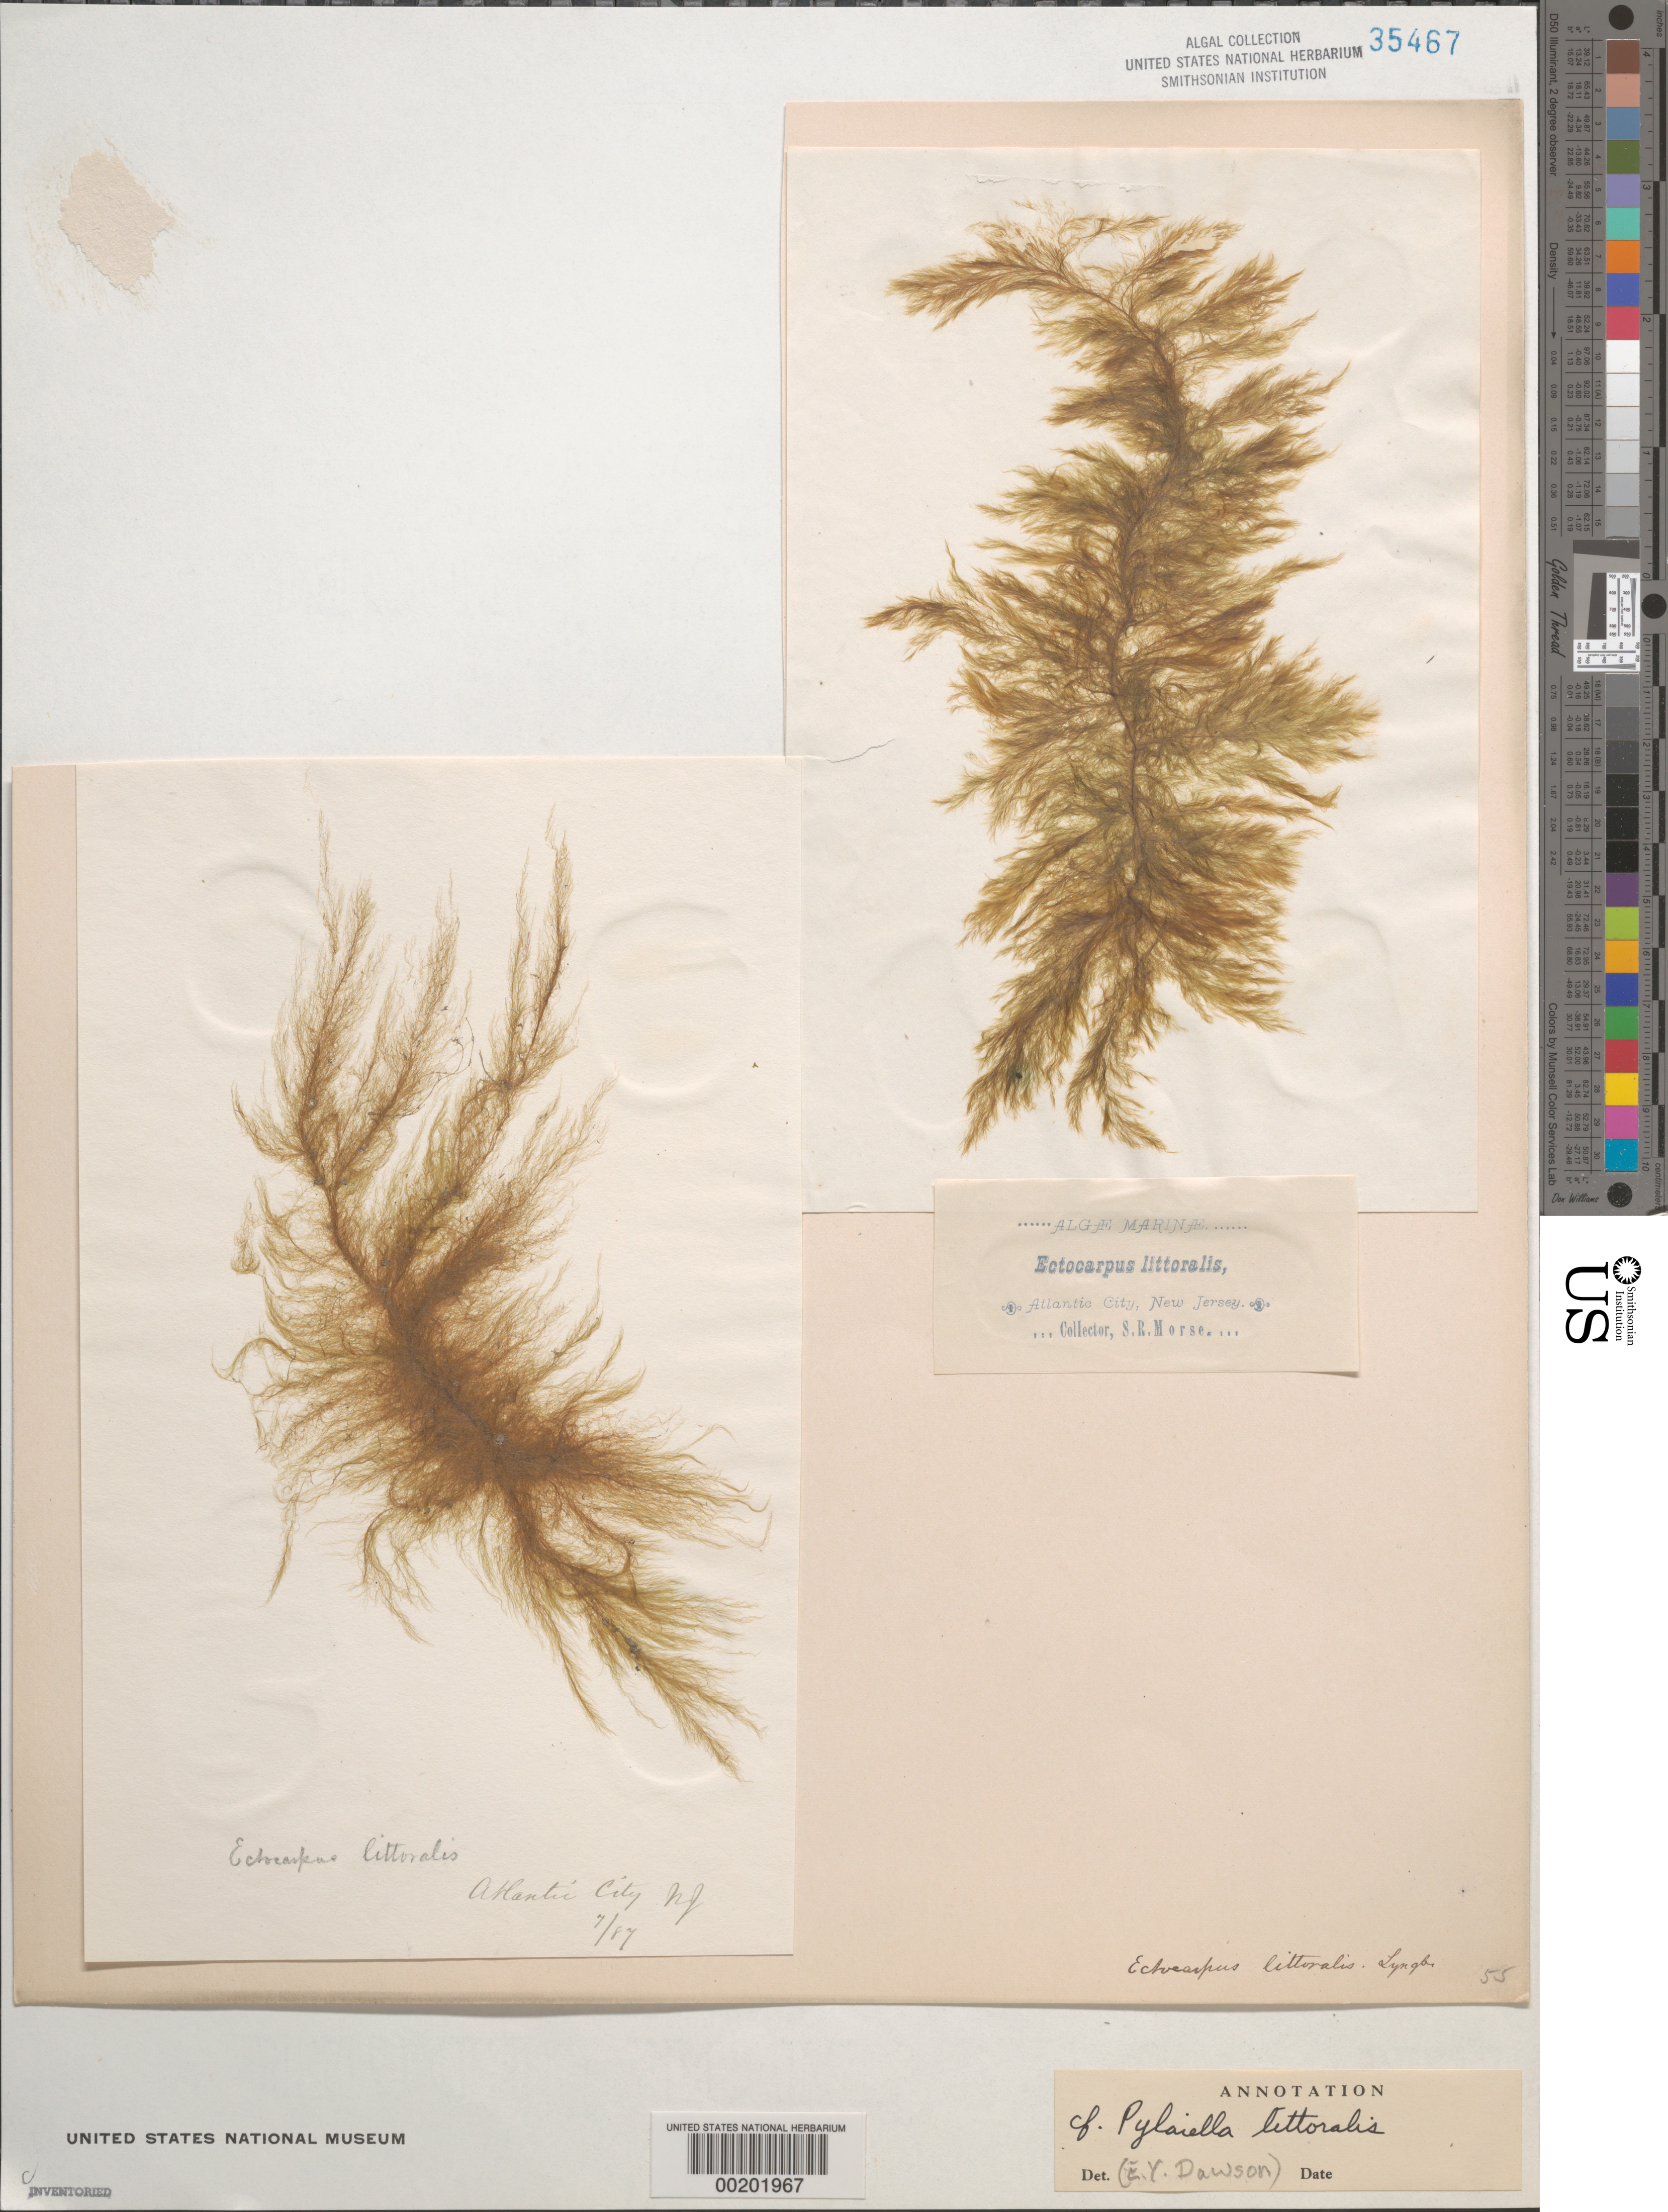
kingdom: Chromista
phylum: Ochrophyta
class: Phaeophyceae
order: Ectocarpales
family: Acinetosporaceae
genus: Pylaiella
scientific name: Pylaiella litoralis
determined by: Dawson, E. Y.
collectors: S. Morse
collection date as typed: Jul 1887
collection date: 1887-07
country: United States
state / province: New Jersey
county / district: Atlantic County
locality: Atlantic City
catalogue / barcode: US 35467